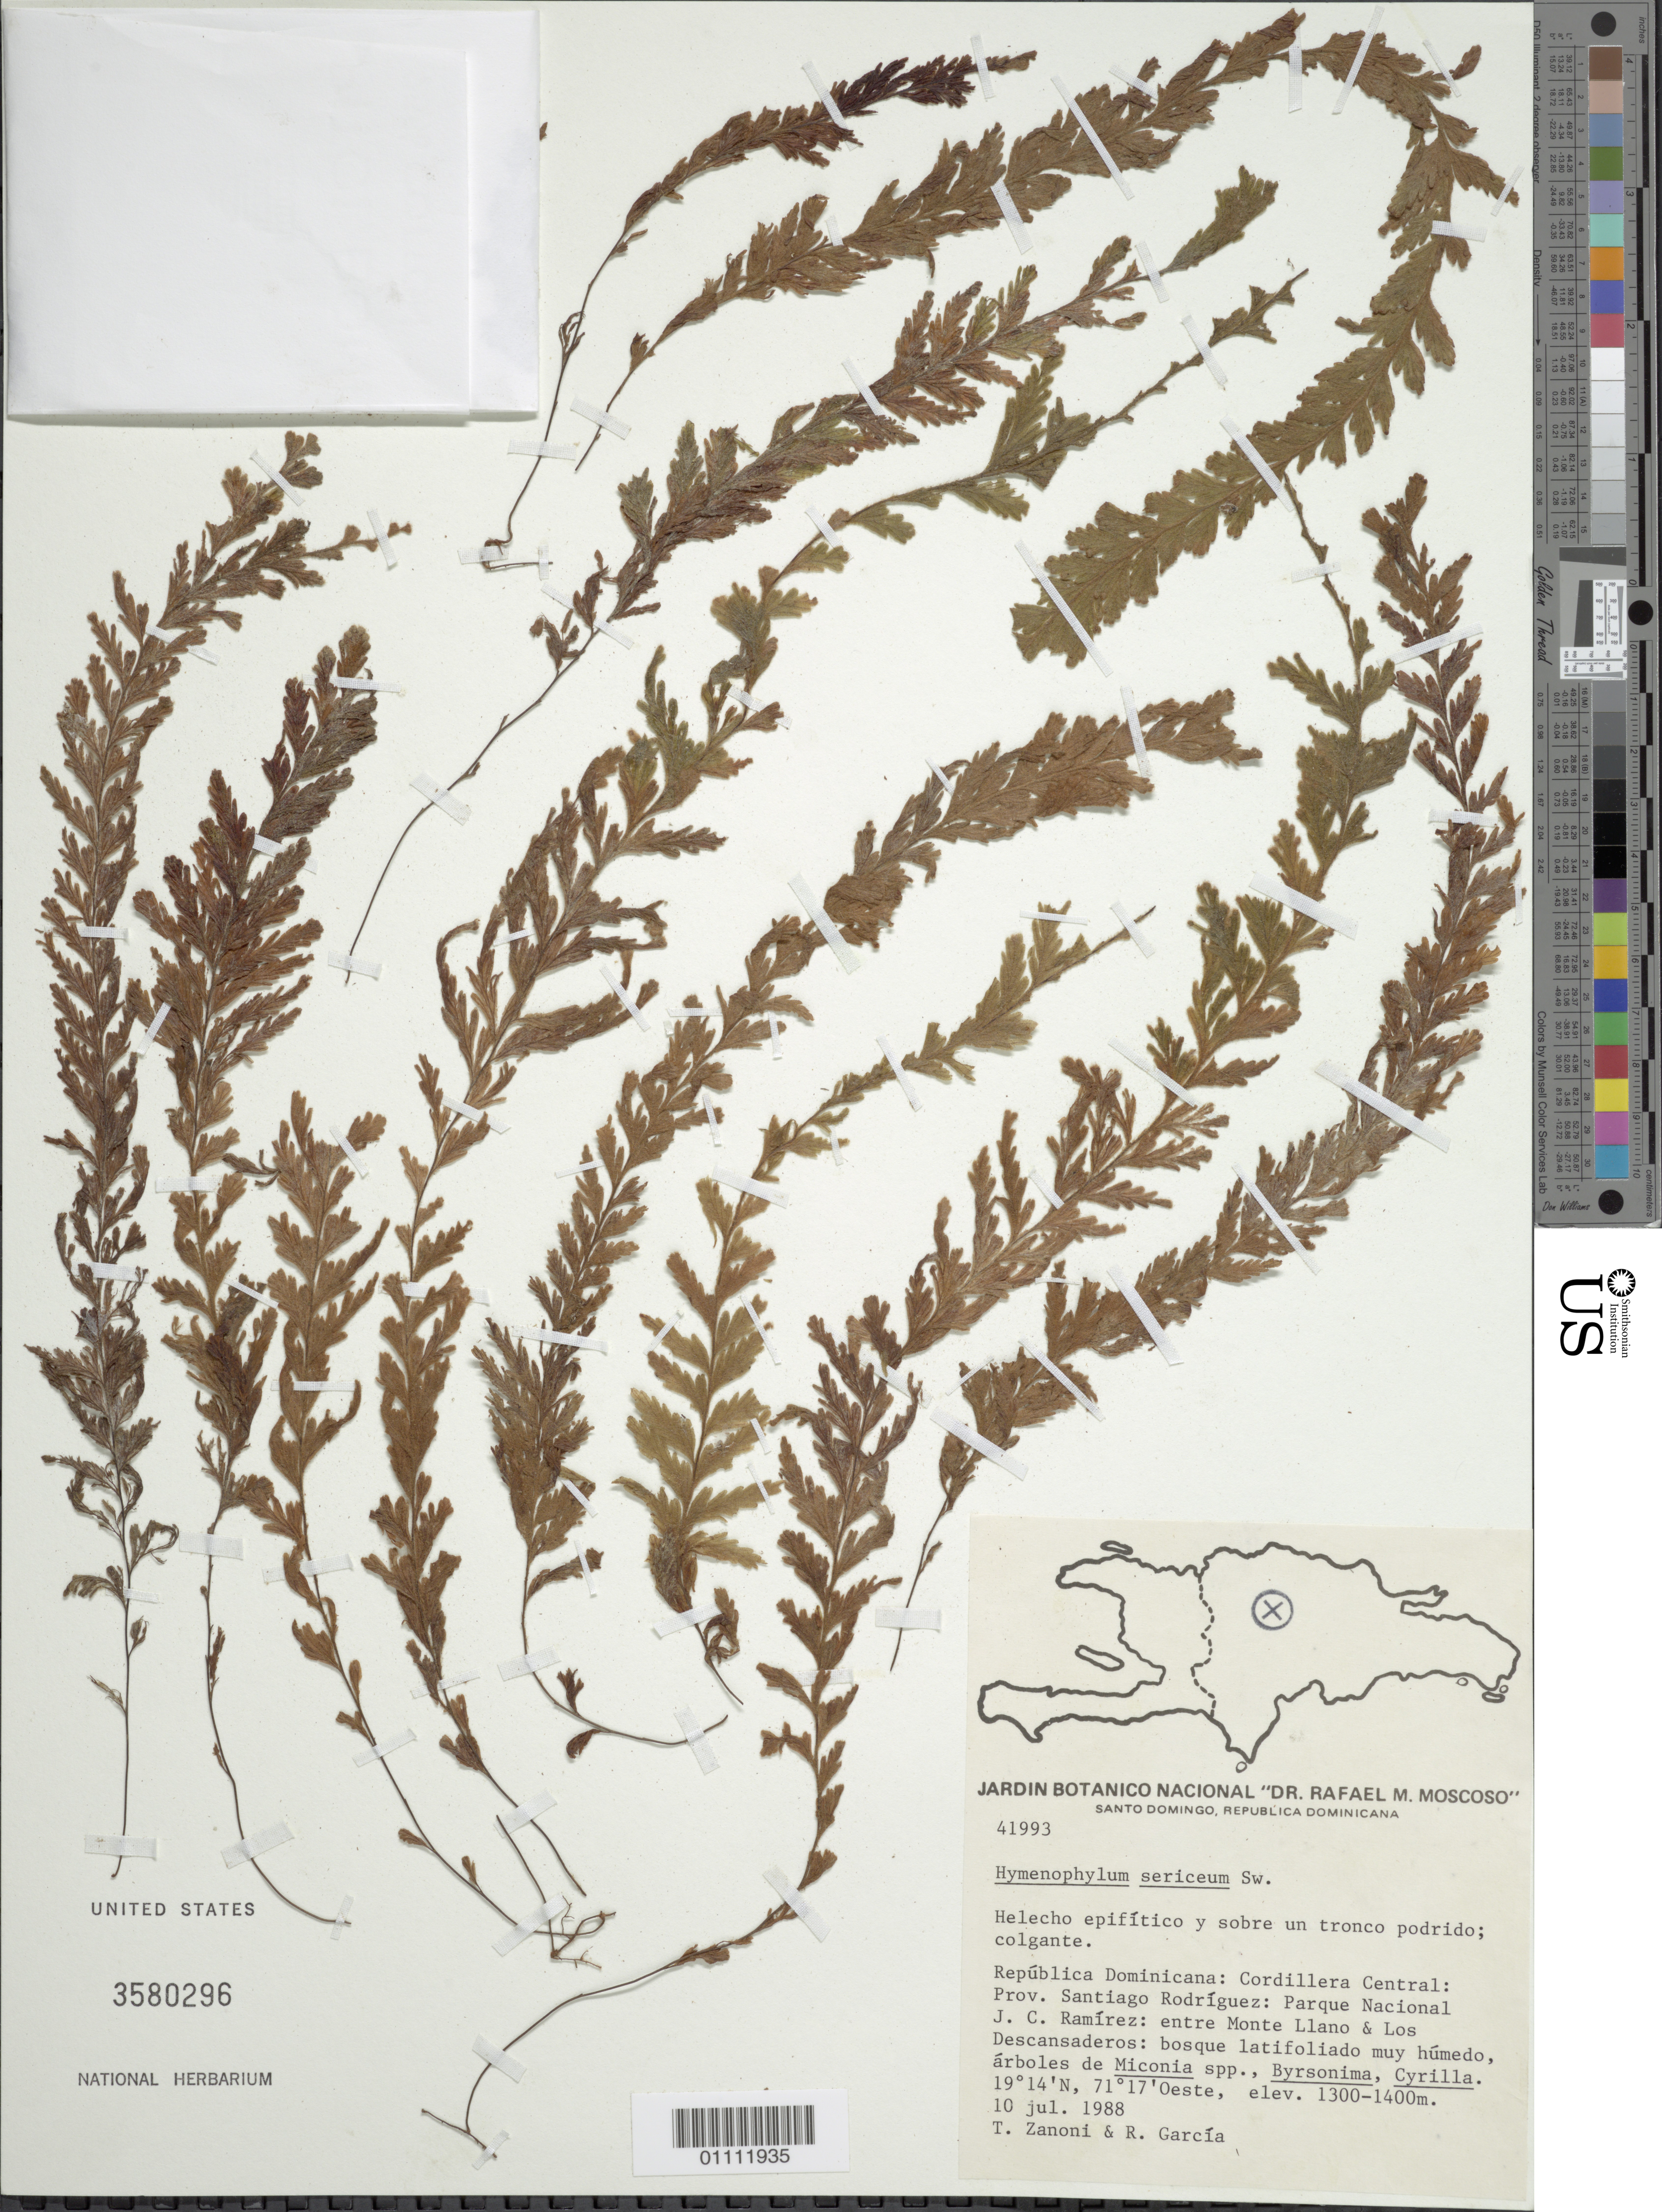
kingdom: Plantae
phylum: Tracheophyta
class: Polypodiopsida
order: Hymenophyllales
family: Hymenophyllaceae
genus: Hymenophyllum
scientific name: Hymenophyllum sericeum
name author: Sw. in Schrad.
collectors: T. A. Zanoni & R. G. García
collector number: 41993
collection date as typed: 10 Jul 1988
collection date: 1988-07-10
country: Dominican Republic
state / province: Santiago Rodríguez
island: Hispaniola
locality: Cordillera Central, Parque Nacional J.C. Ramírez, entre Monte Llano & Los Descansaderos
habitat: Bosque latifoliado muy húmedo, arboles de Miconia spp., Byrsonima, Cyrilla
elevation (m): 1300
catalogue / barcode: US 3580296